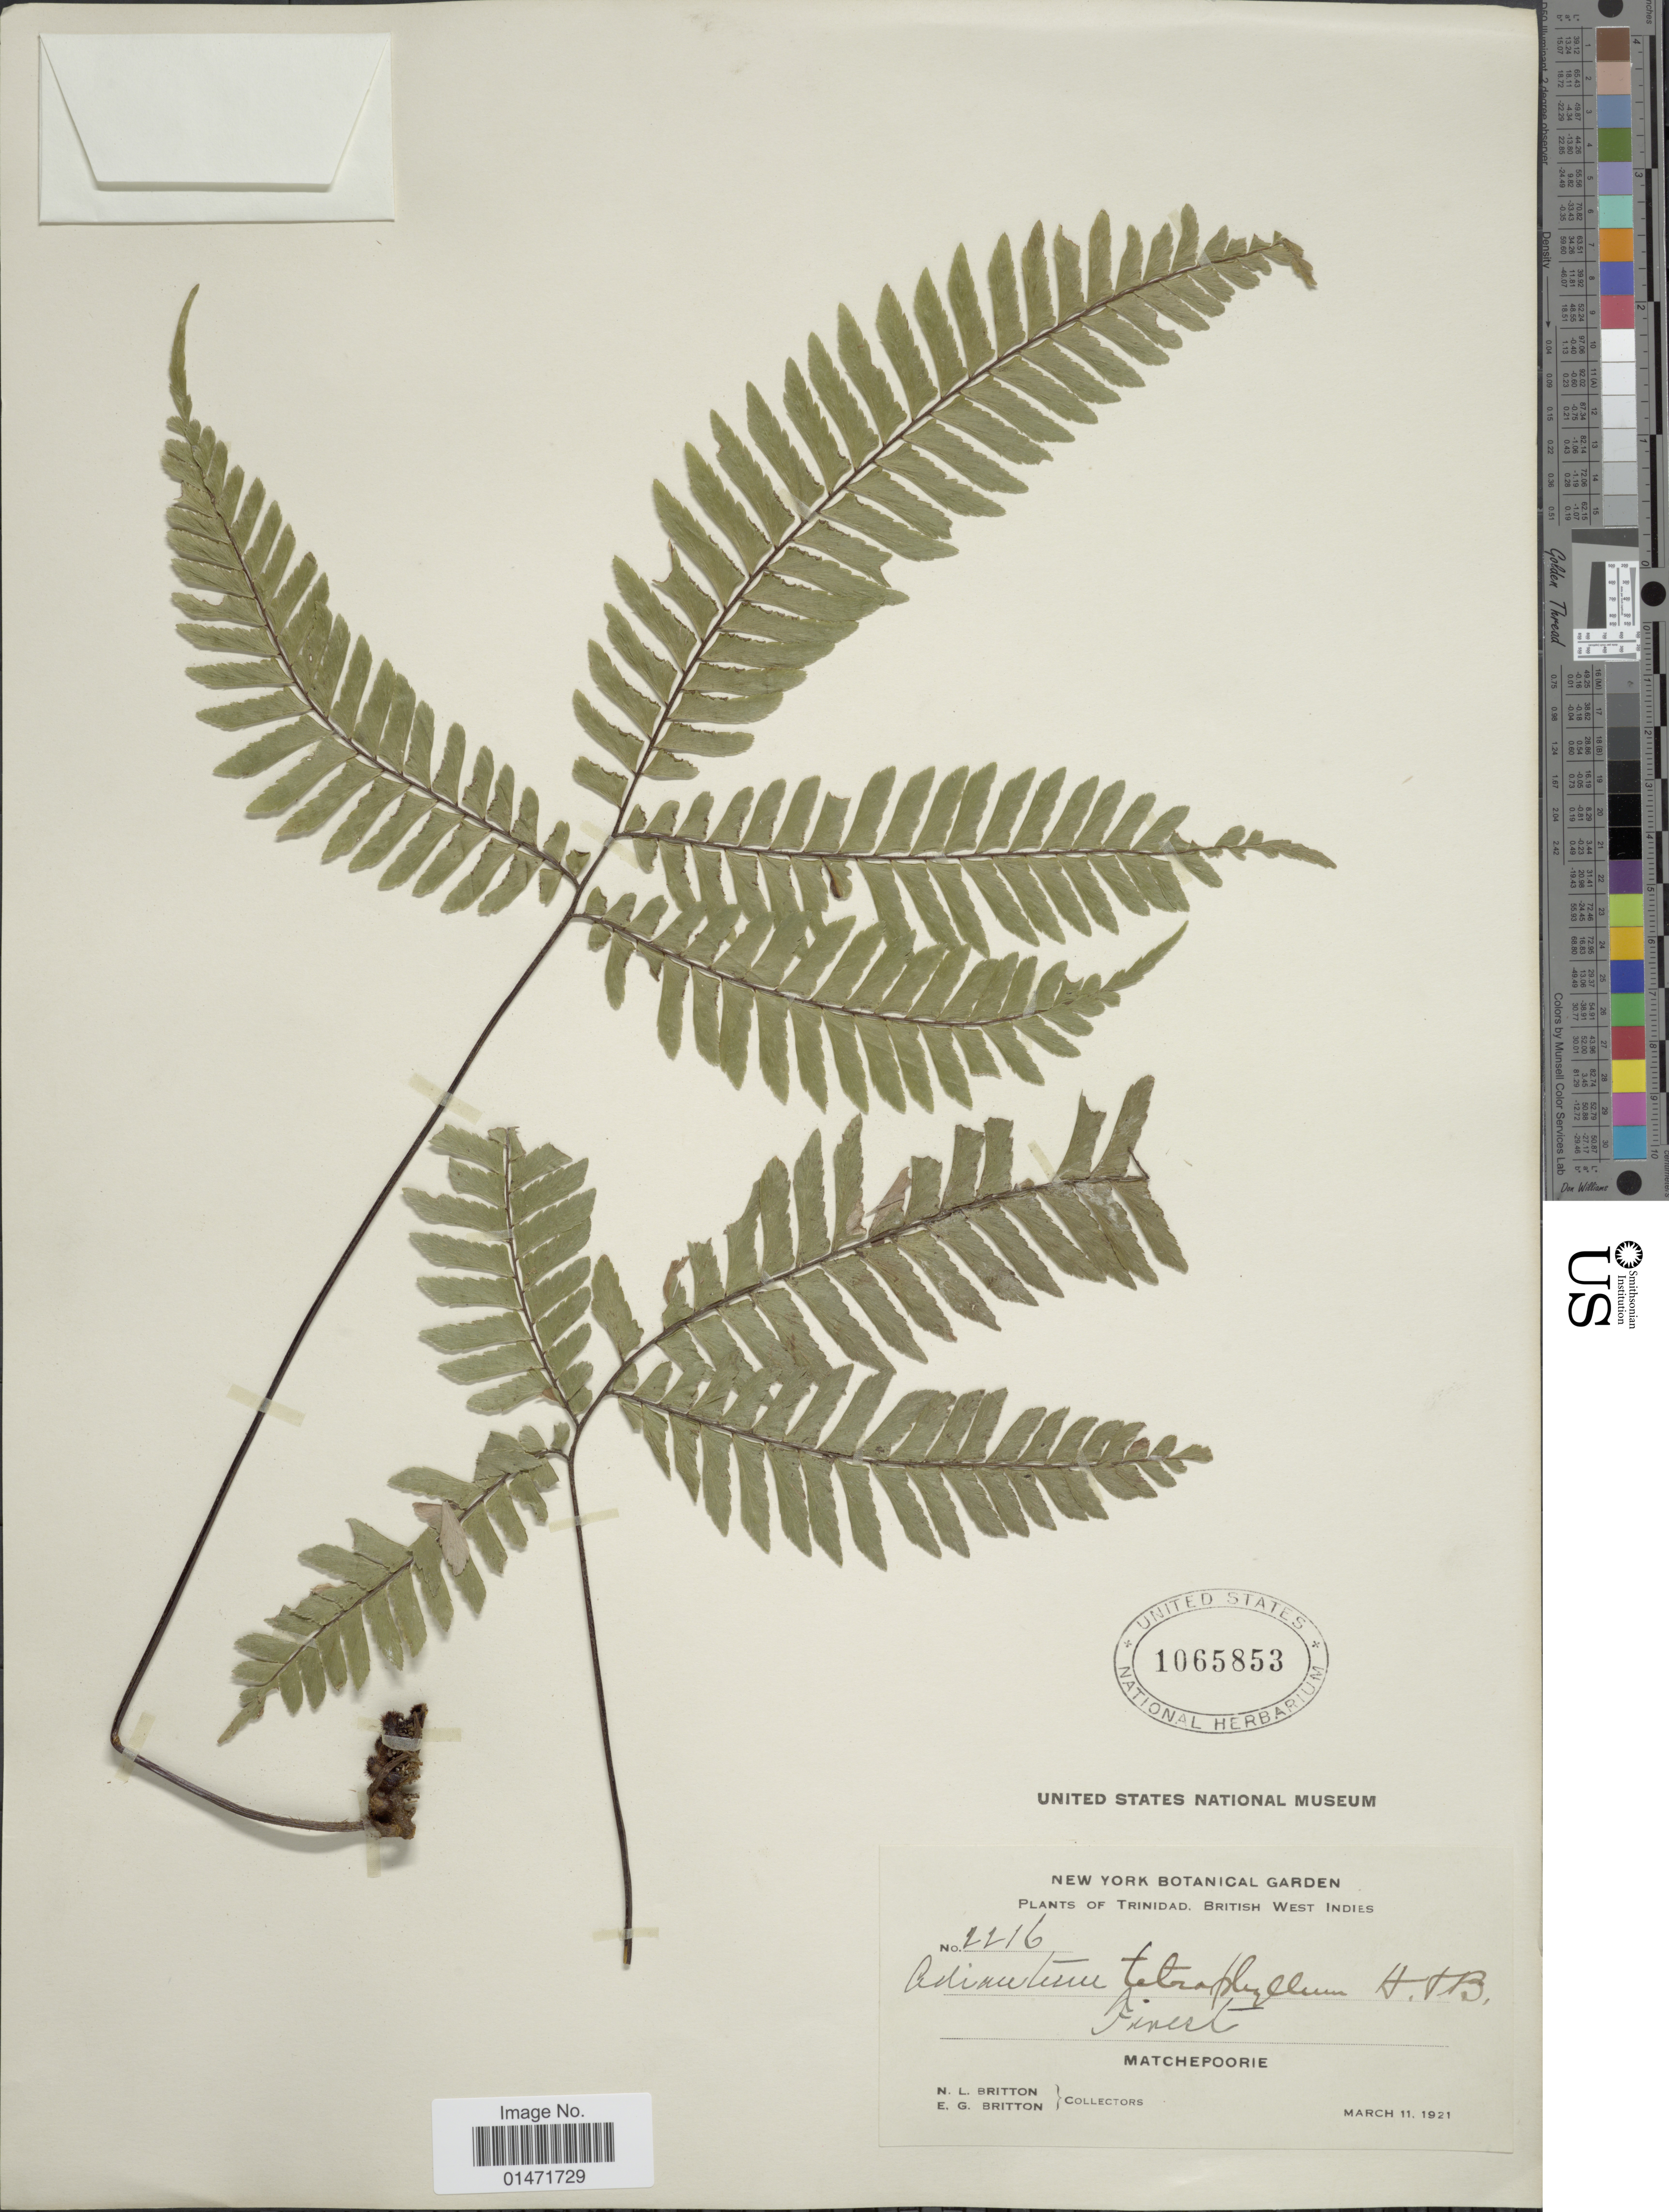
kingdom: Plantae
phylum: Tracheophyta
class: Polypodiopsida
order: Polypodiales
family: Pteridaceae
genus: Adiantum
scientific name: Adiantum tetraphyllum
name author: Humb. & Bonpl. ex Willd.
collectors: N. Britton & E. G. Britton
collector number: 2216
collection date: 1921-03-11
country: Trinidad and Tobago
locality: Trinidad, British West Indies. Matchepoorie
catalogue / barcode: US 1065853